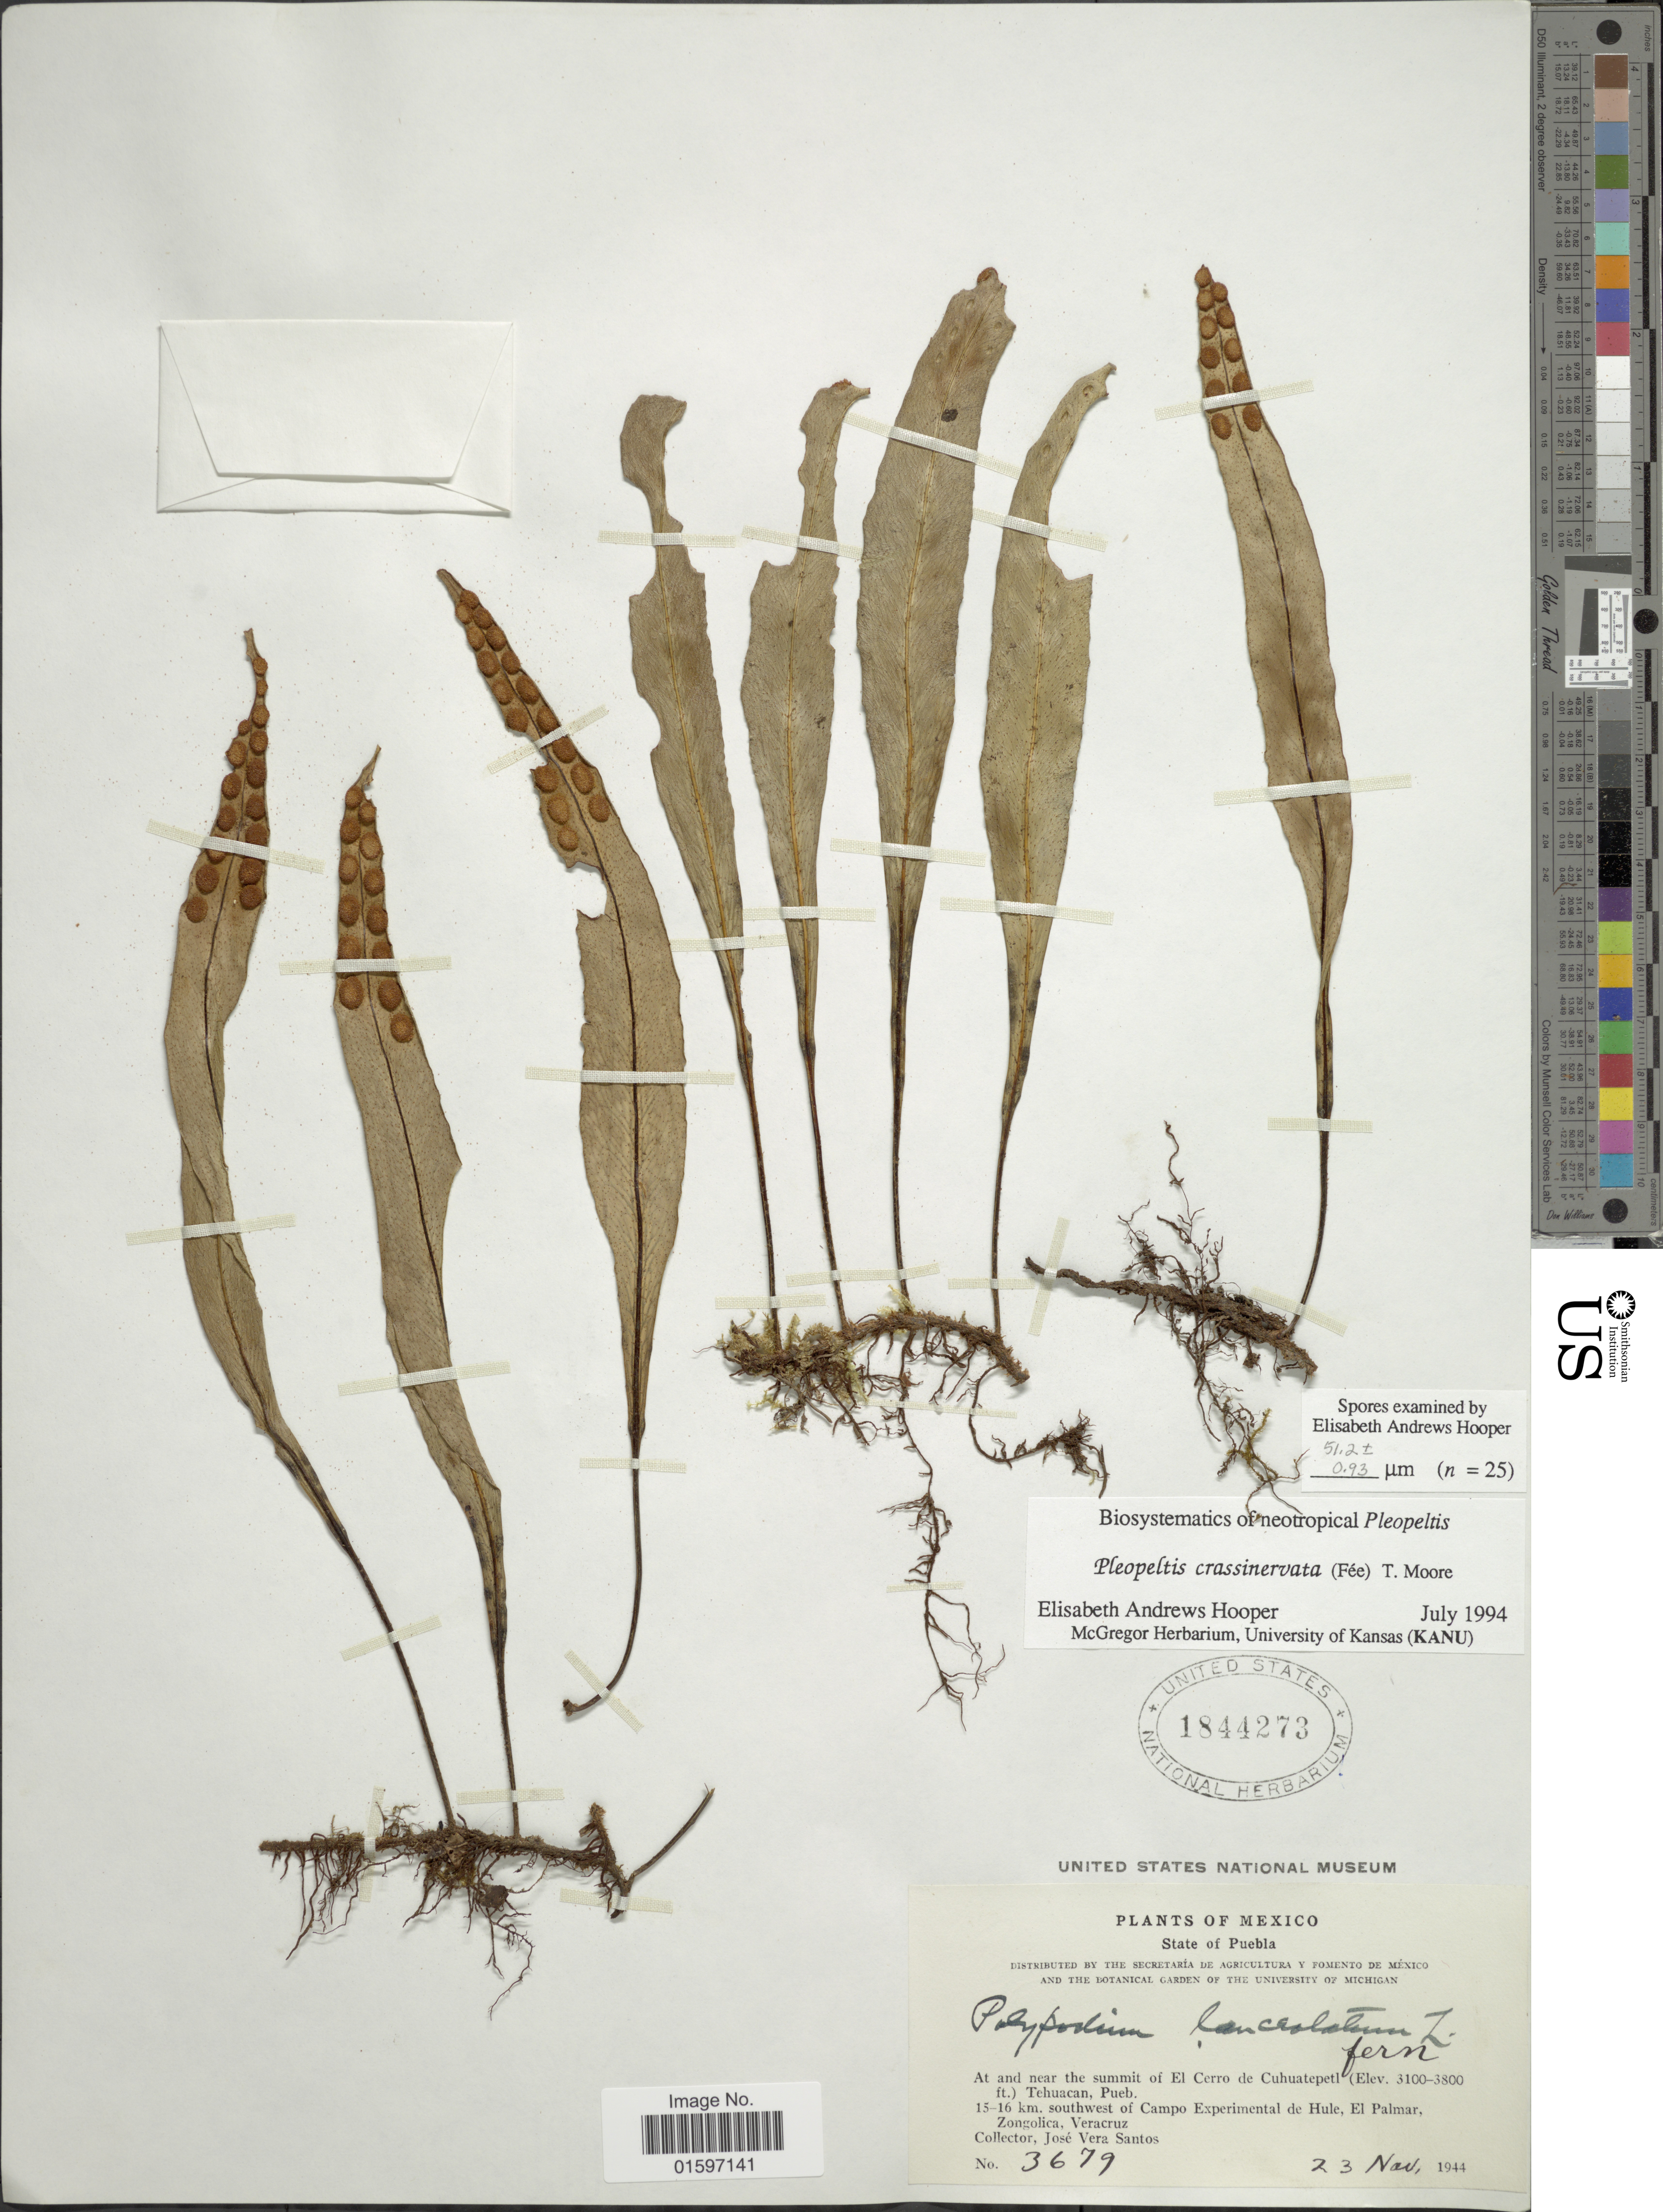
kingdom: Plantae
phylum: Tracheophyta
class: Polypodiopsida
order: Polypodiales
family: Polypodiaceae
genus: Pleopeltis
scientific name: Pleopeltis crassinervata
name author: (Fée) T. Moore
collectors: J. V. Santos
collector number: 3679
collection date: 1944-11-23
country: Mexico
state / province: Puebla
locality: At and near the summit of El Cerro de Cuhuatepetl, Tehuacan, Pueb., 15-16 km. southwest of Campo Experimental de Hule, El Palmar, Zongolica, Veracruz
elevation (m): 945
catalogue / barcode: US 1844273